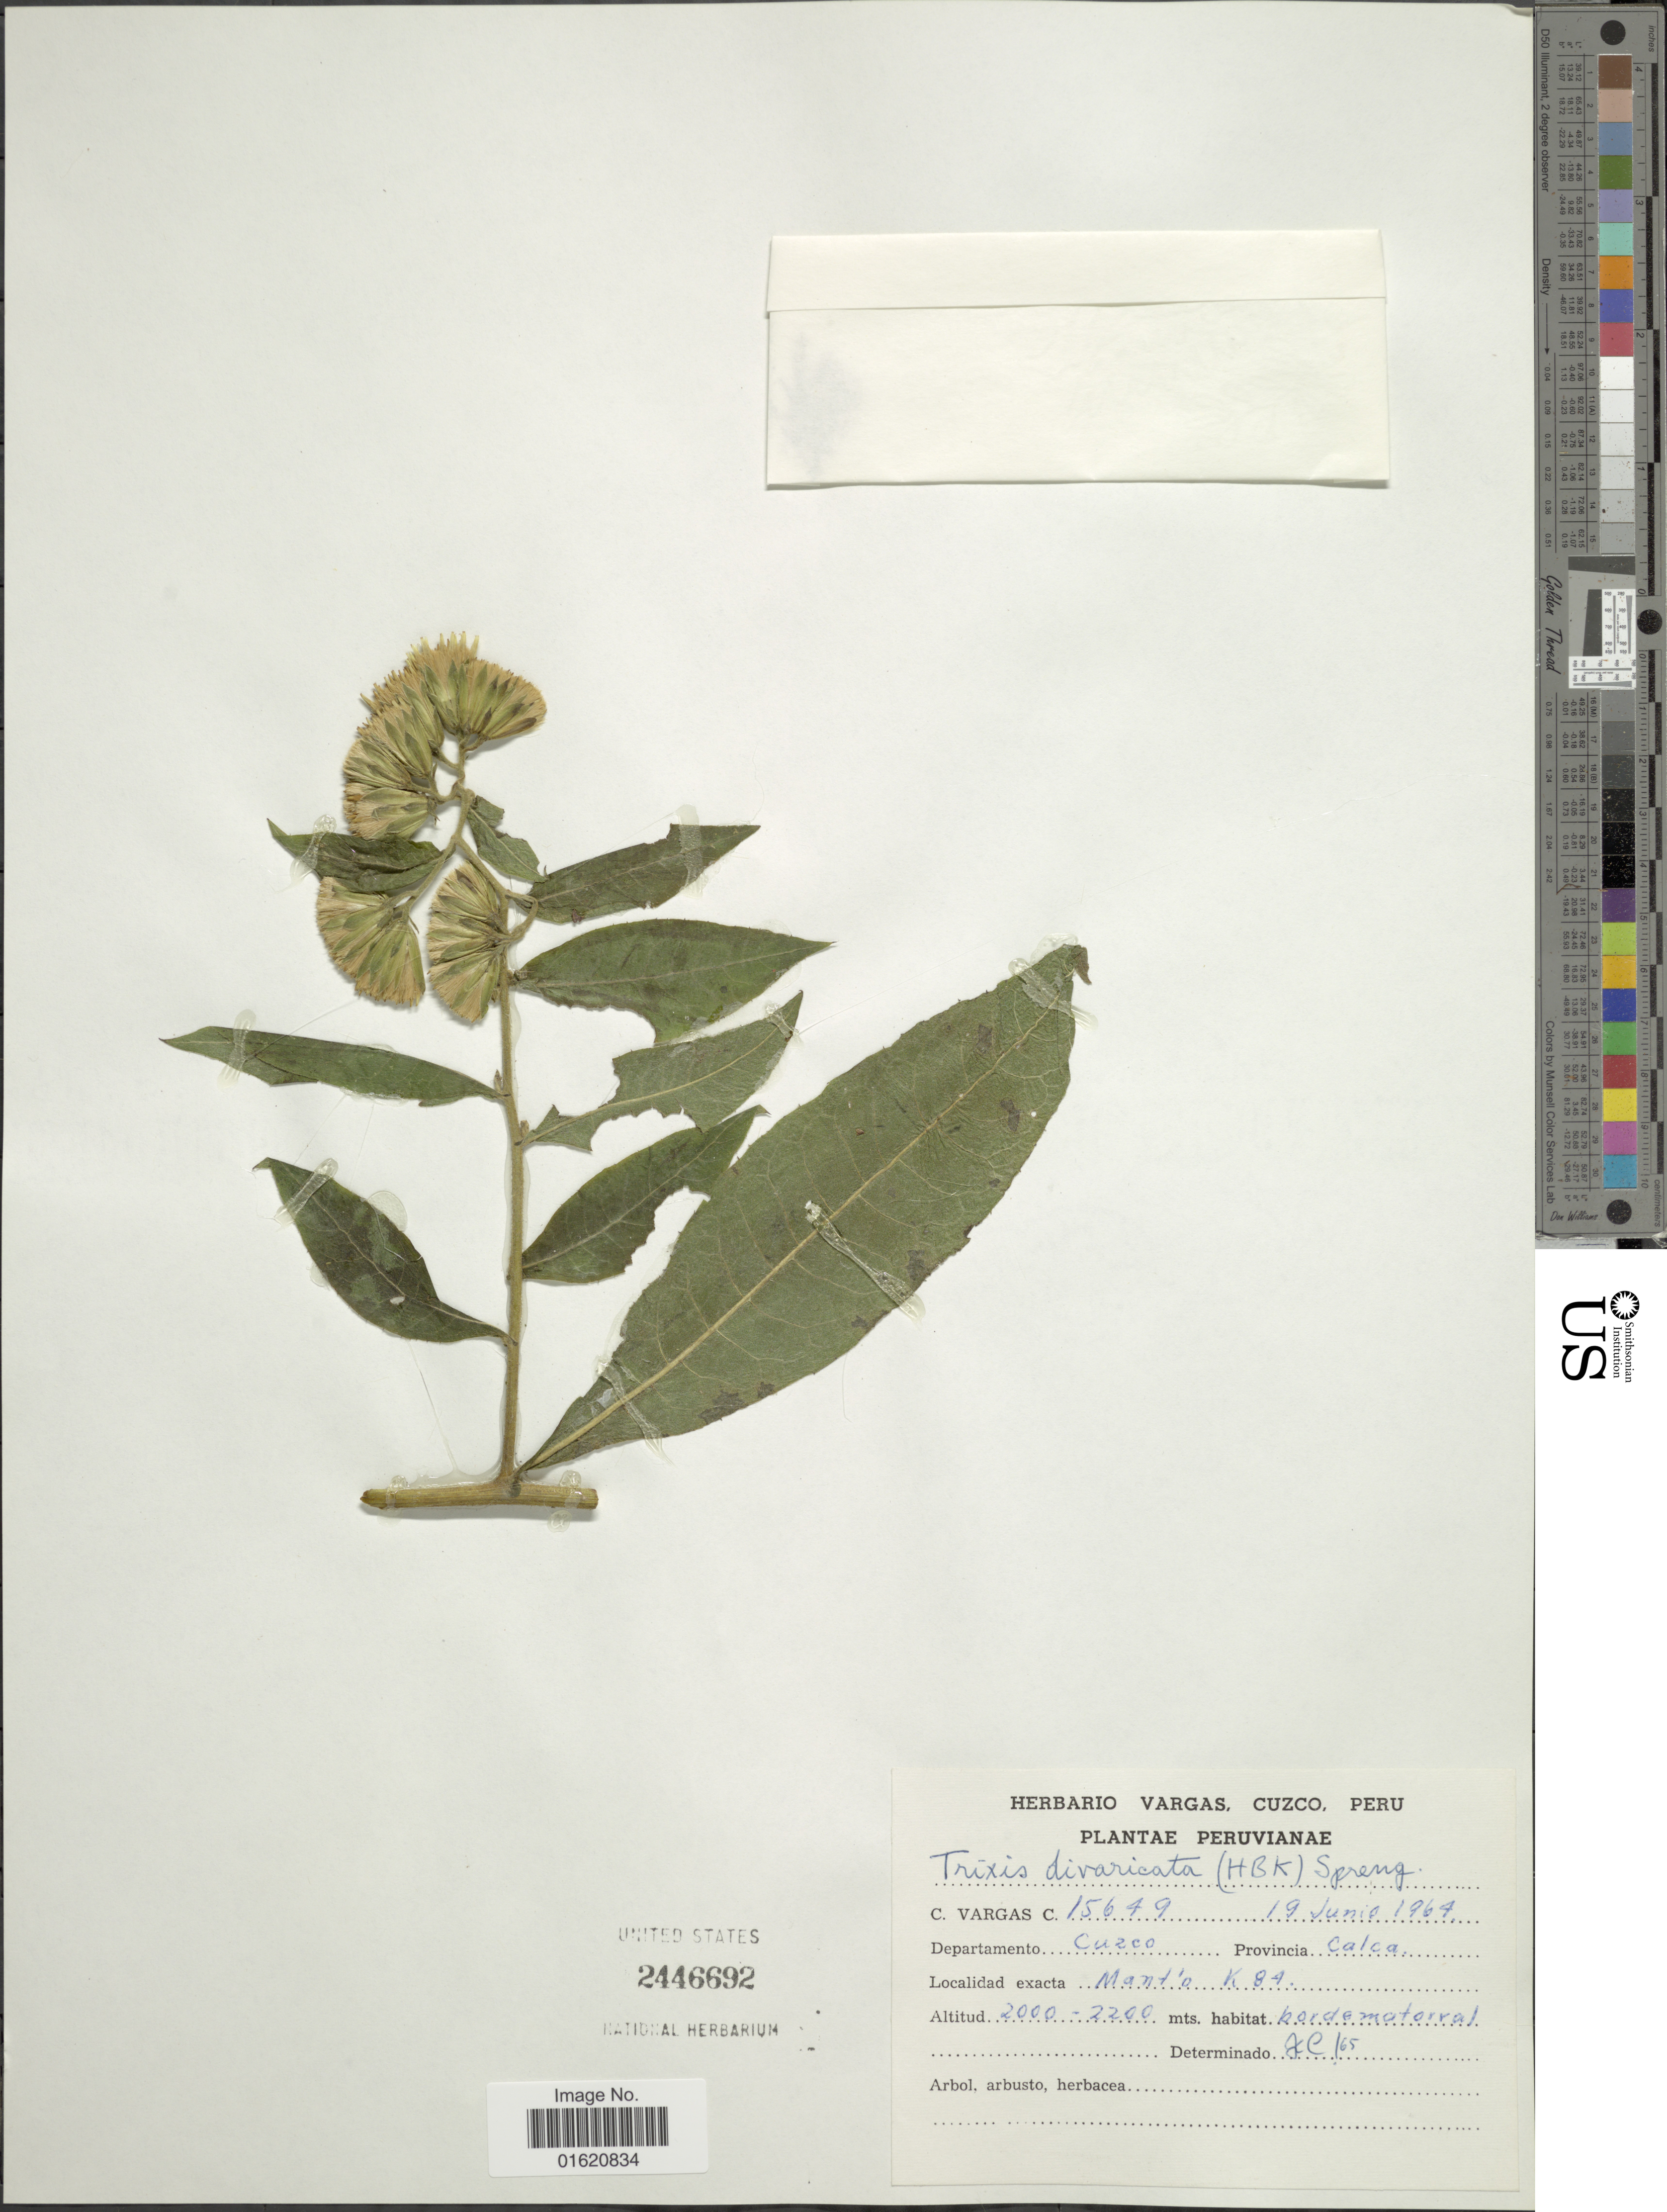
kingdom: Plantae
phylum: Tracheophyta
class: Magnoliopsida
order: Asterales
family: Asteraceae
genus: Trixis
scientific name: Trixis antimenorrhoea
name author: (Schrank) Mart. ex Kuntze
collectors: C. Vargas Calderón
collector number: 15649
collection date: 1964-06-19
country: Peru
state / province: Cusco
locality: Departamento Cuzco, Provincia Calca, Mont'o K84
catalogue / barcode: US 2446692